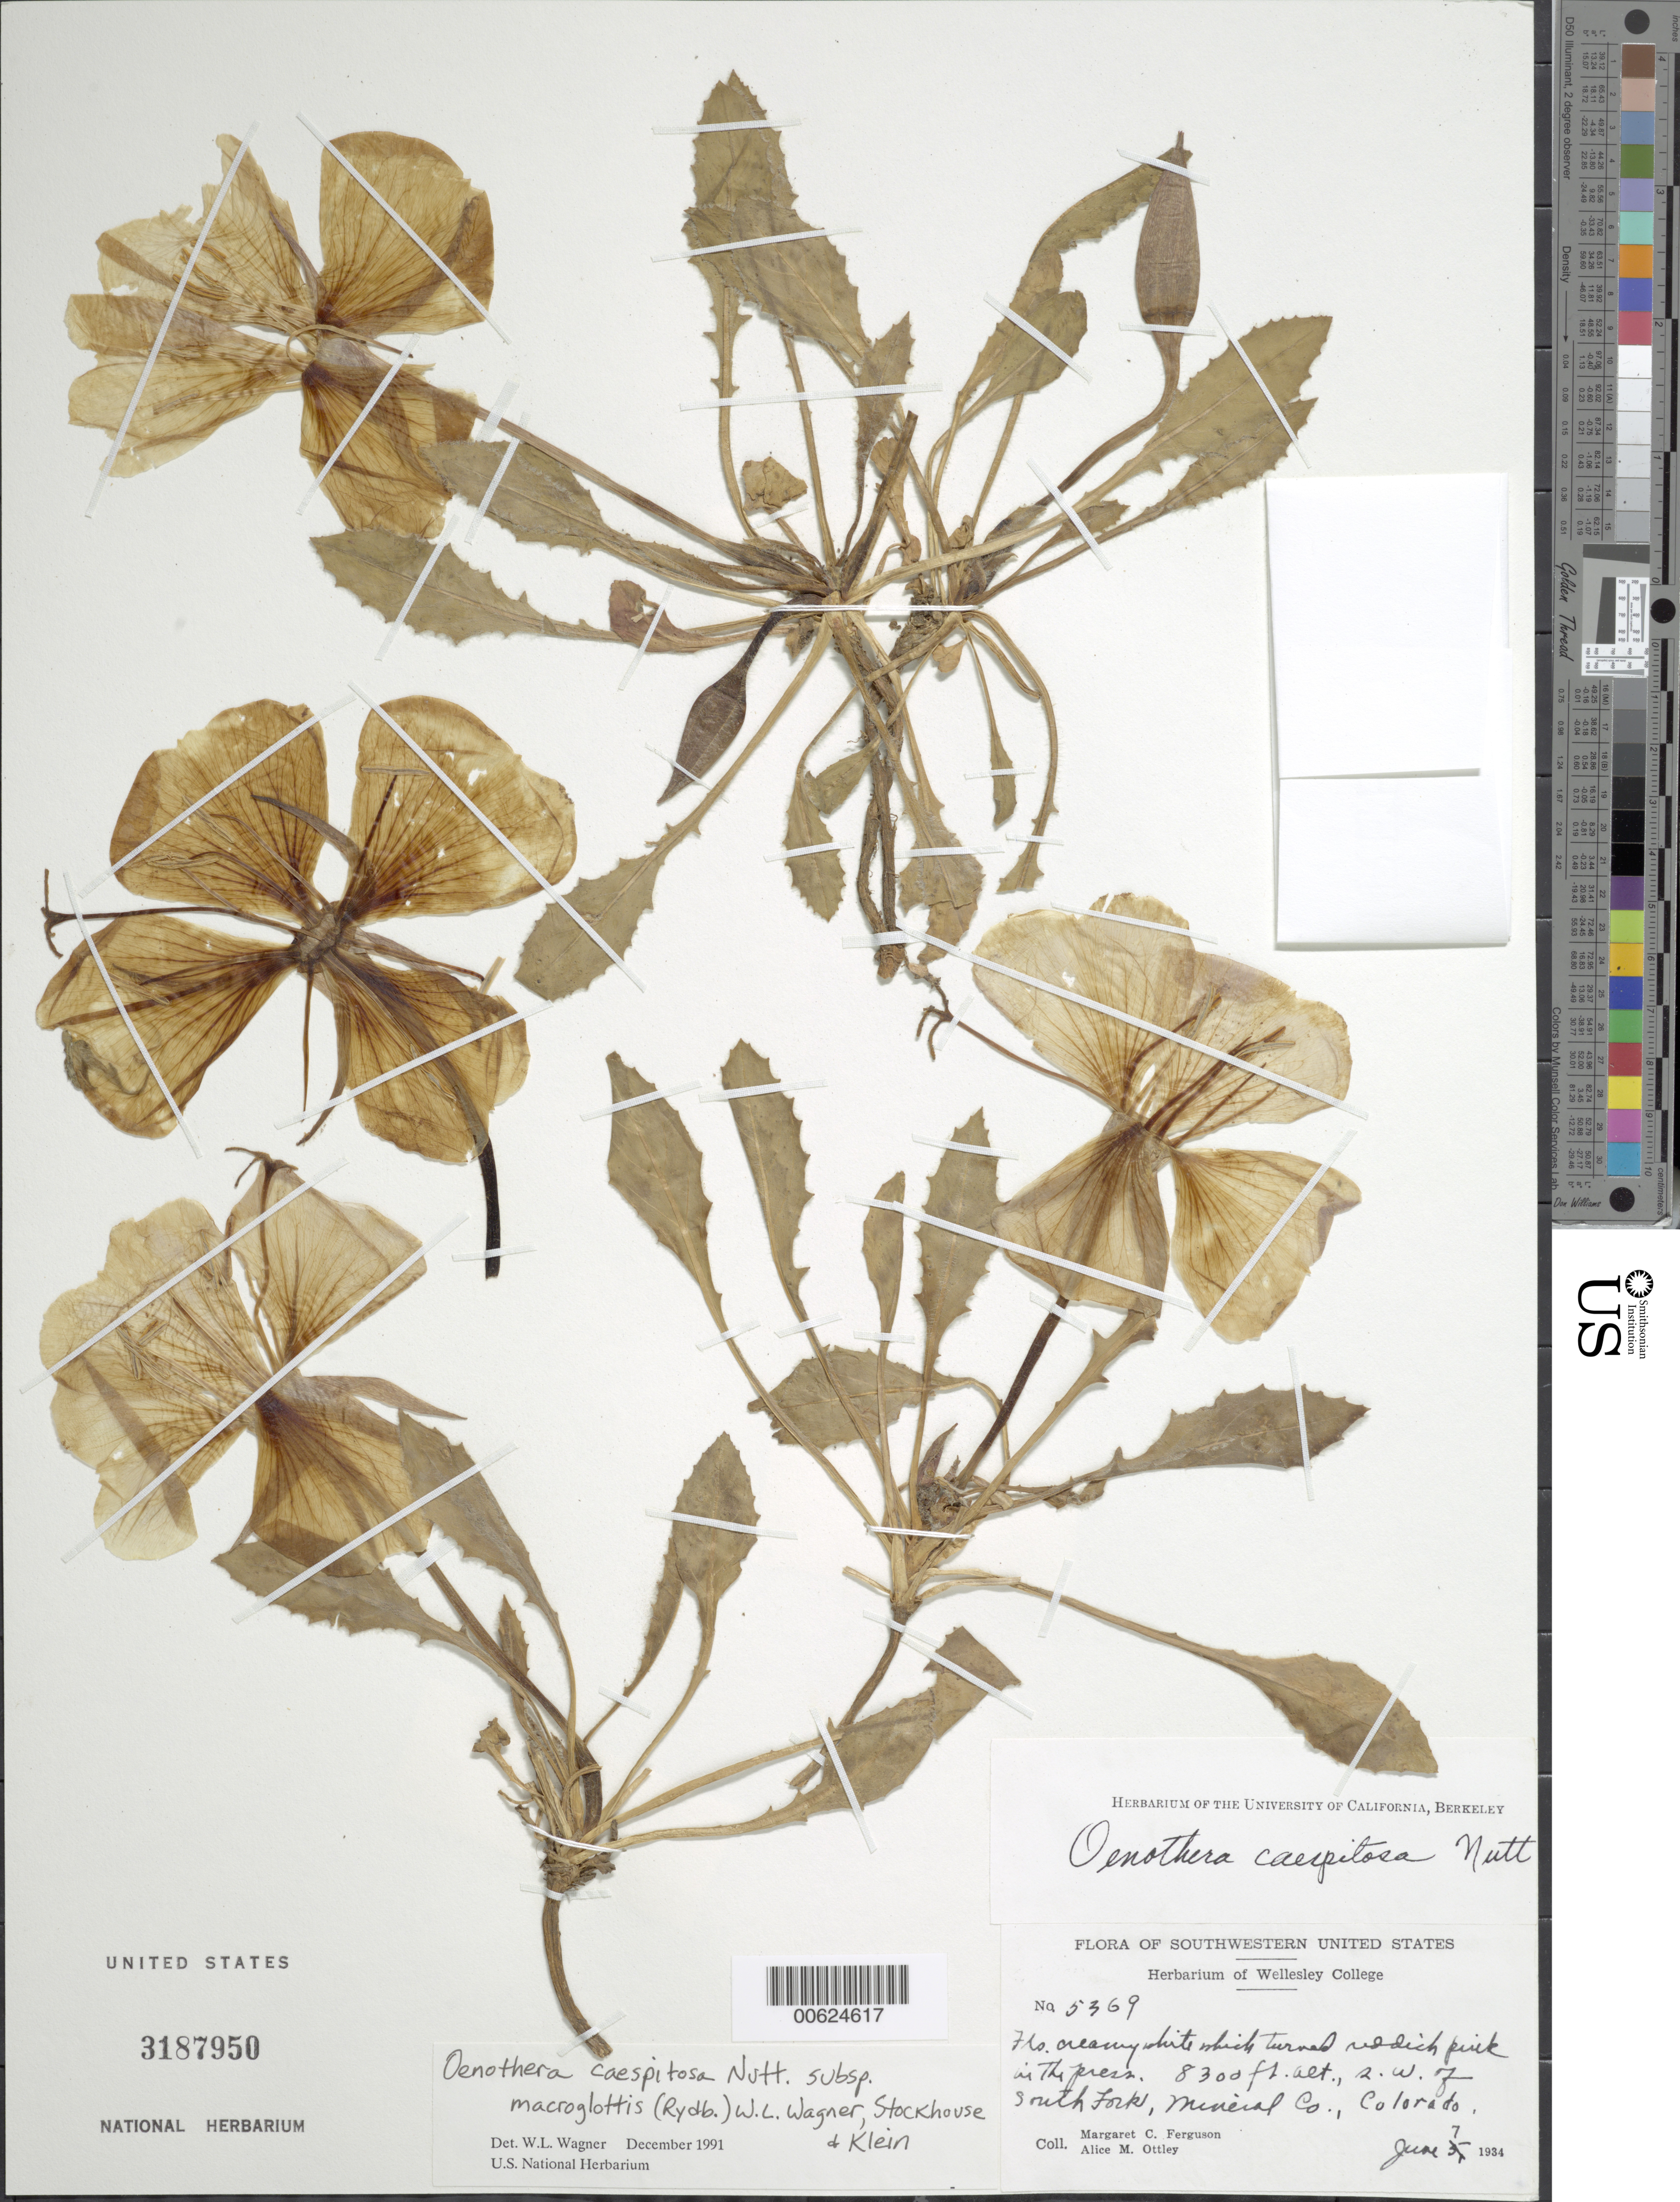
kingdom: Plantae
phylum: Tracheophyta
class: Magnoliopsida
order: Myrtales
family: Onagraceae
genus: Oenothera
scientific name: Oenothera cespitosa subsp. macroglottis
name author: (Rydb.) W.L. Wagner et al.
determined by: Wagner, W. L., (BOT), Smithsonian Institution - National Museum of Natural History (UNITED STATES)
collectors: M. Ferguson & A. M. Ottley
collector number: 5369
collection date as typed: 07 Jun 1934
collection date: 1934-06-07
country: United States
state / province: Colorado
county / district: Mineral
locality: SW of South Fork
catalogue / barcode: US 3187950